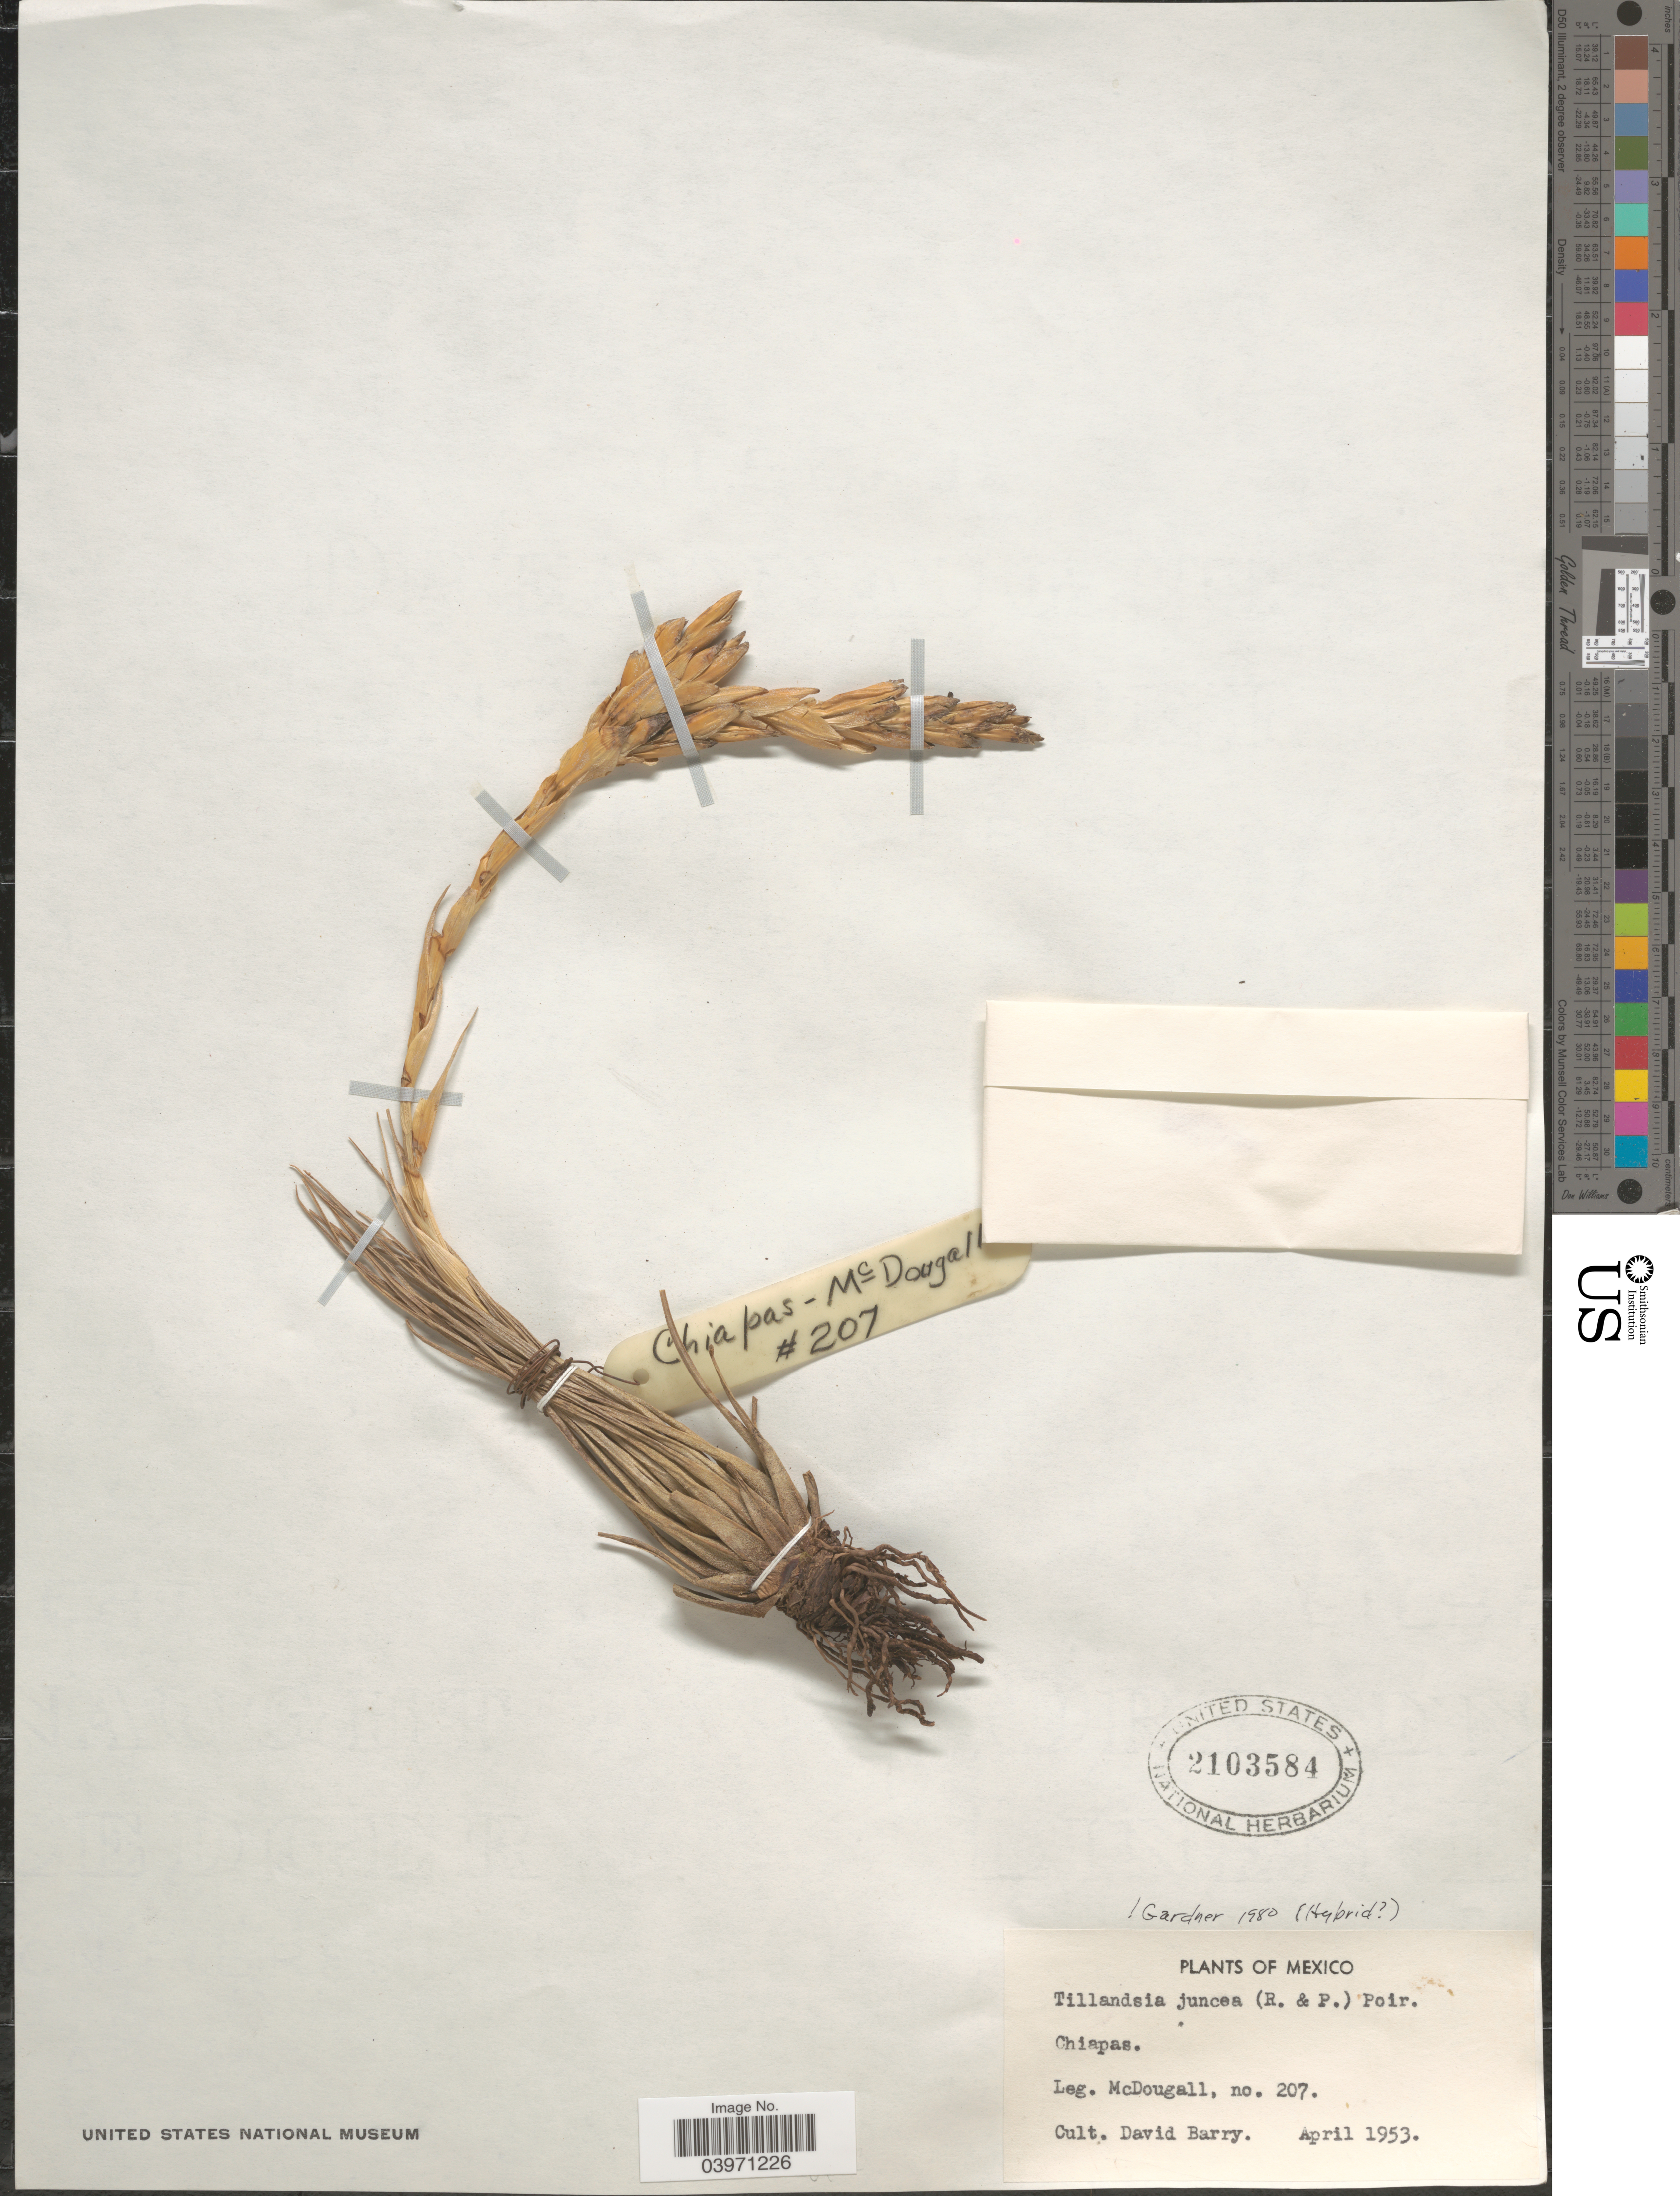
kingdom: Plantae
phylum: Tracheophyta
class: Liliopsida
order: Poales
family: Bromeliaceae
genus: Tillandsia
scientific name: Tillandsia juncea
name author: (Ruiz & Pav.) Poir.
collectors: D. Barry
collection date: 1953-04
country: Mexico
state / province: Chiapas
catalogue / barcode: US 2103584